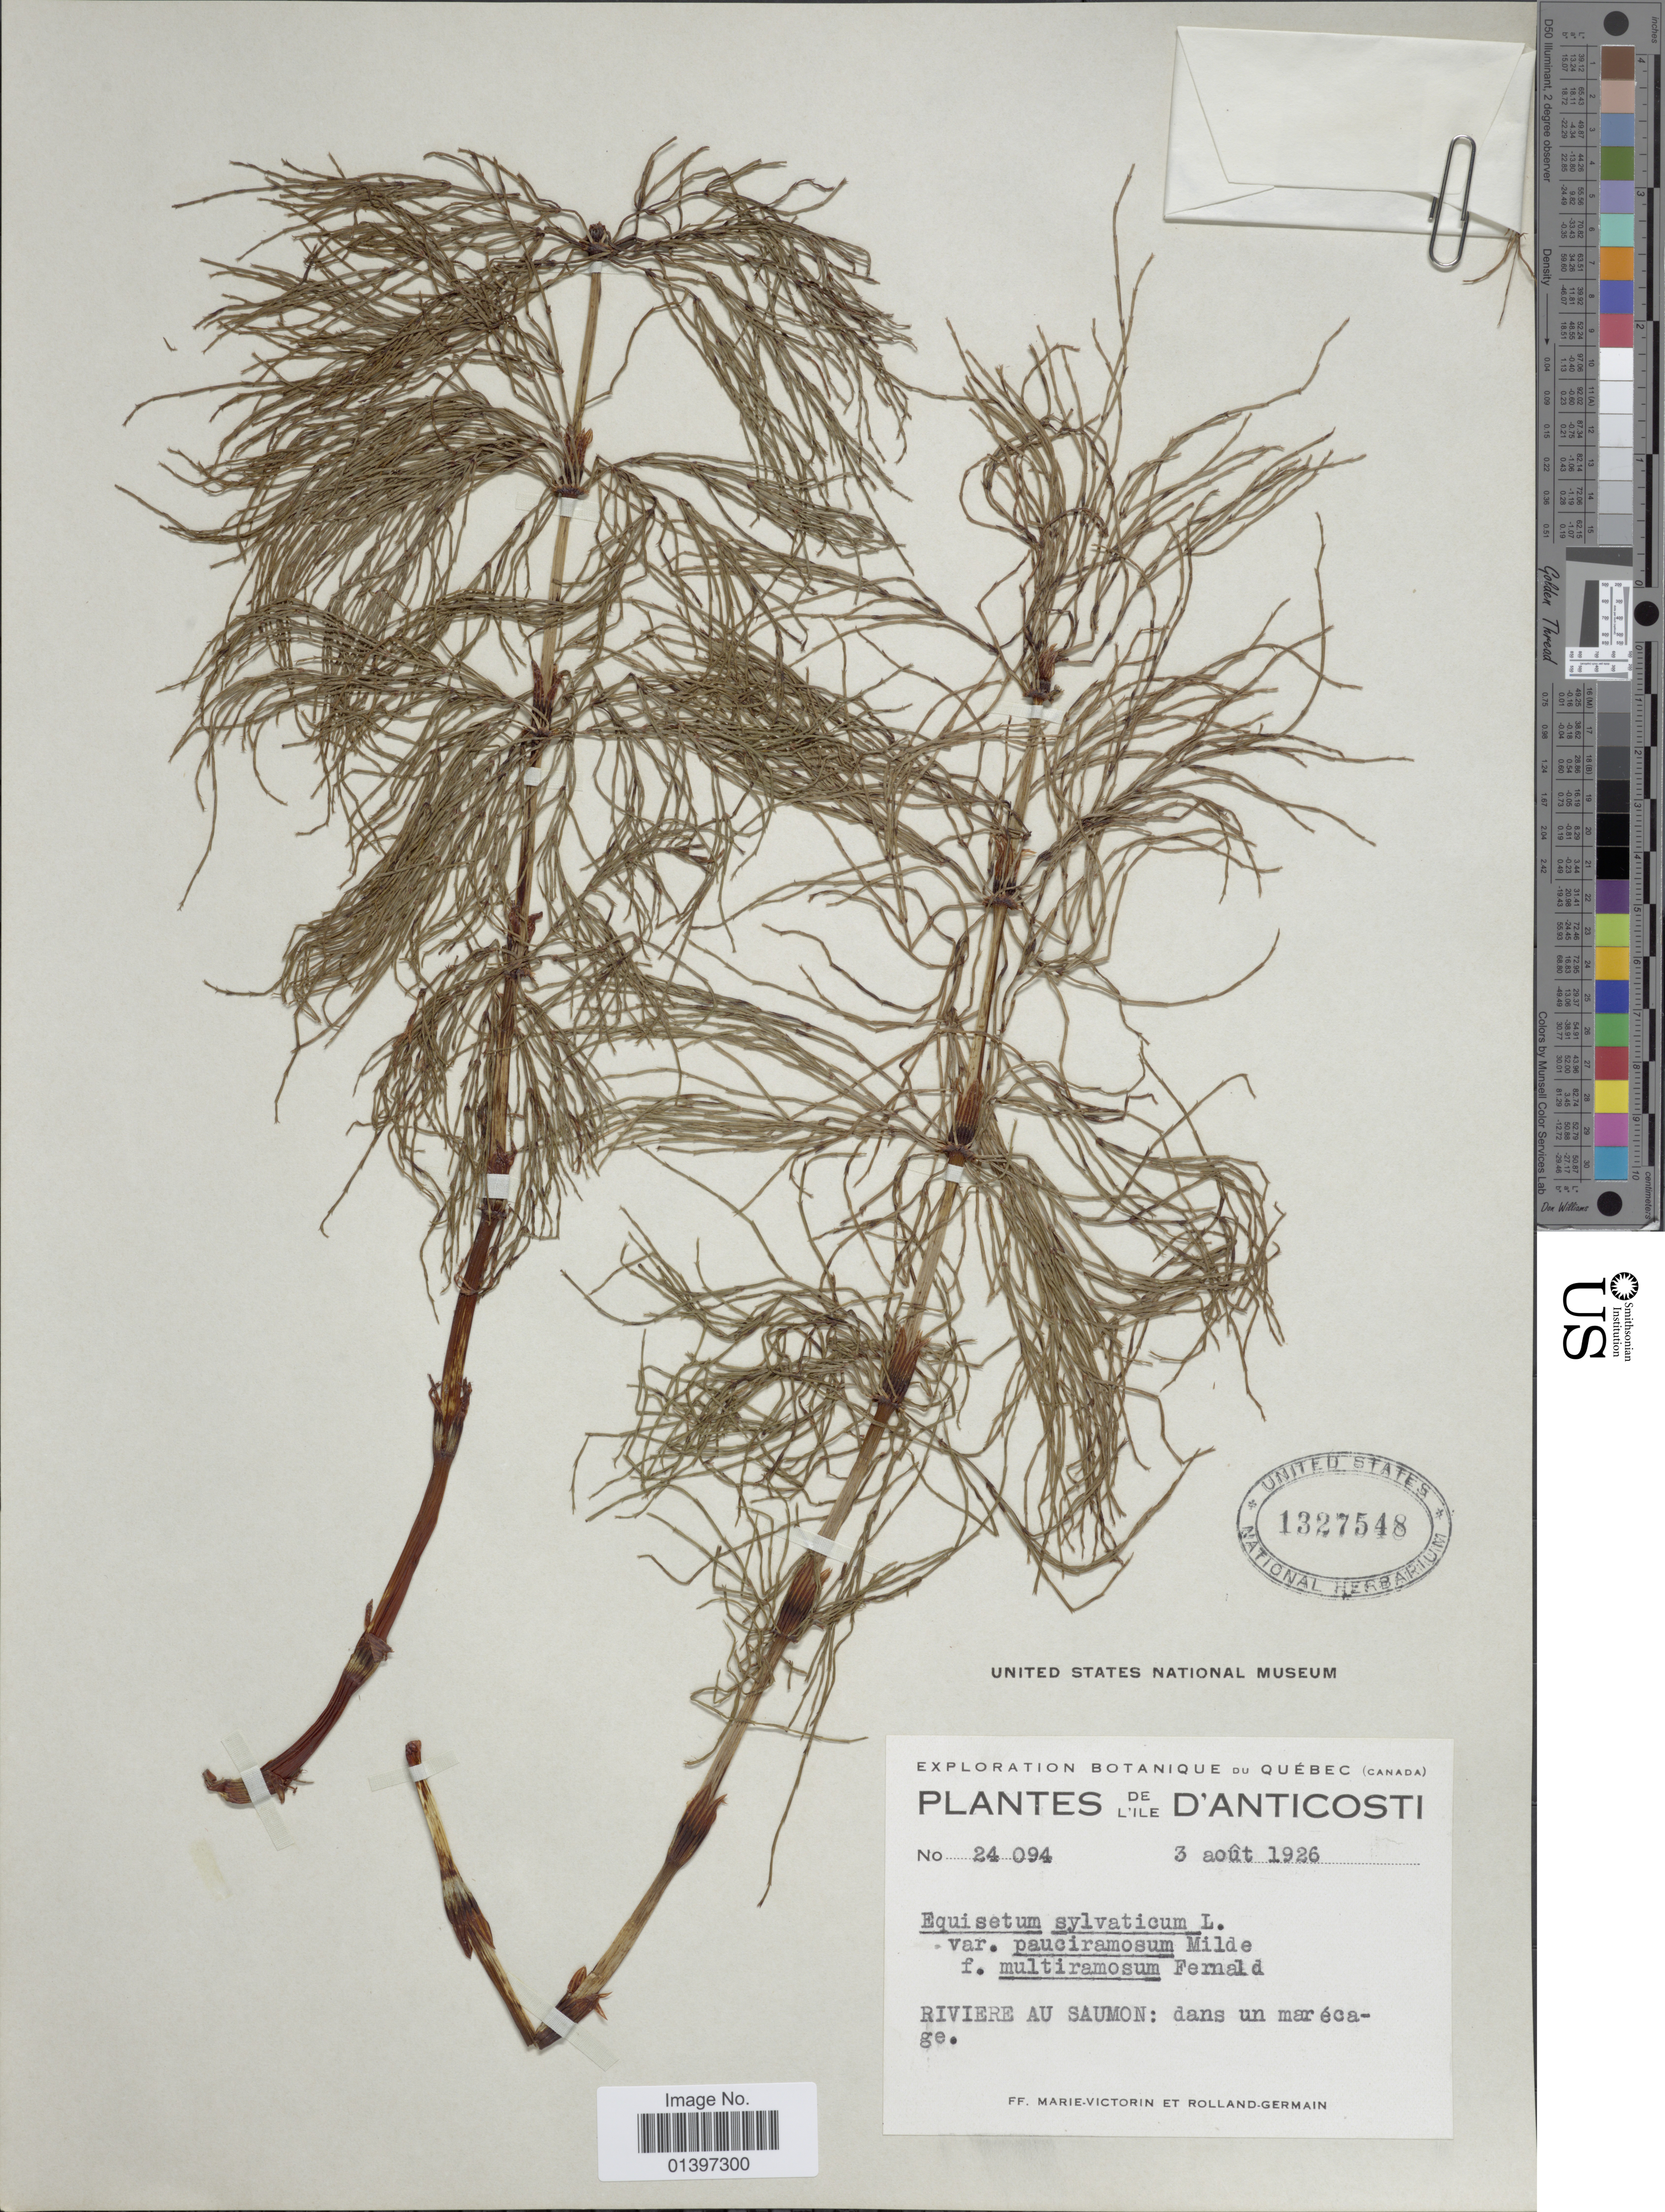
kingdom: Plantae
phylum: Tracheophyta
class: Polypodiopsida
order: Equisetales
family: Equisetaceae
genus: Equisetum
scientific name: Equisetum sylvaticum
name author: L.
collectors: Fr. Marie-Victorin & Rolland-Germain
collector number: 24094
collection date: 1926-08-03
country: Canada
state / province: Quebec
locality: L'Ile D'Anticosti, Riviere au Saumon: dans un marécage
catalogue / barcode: US 1327548